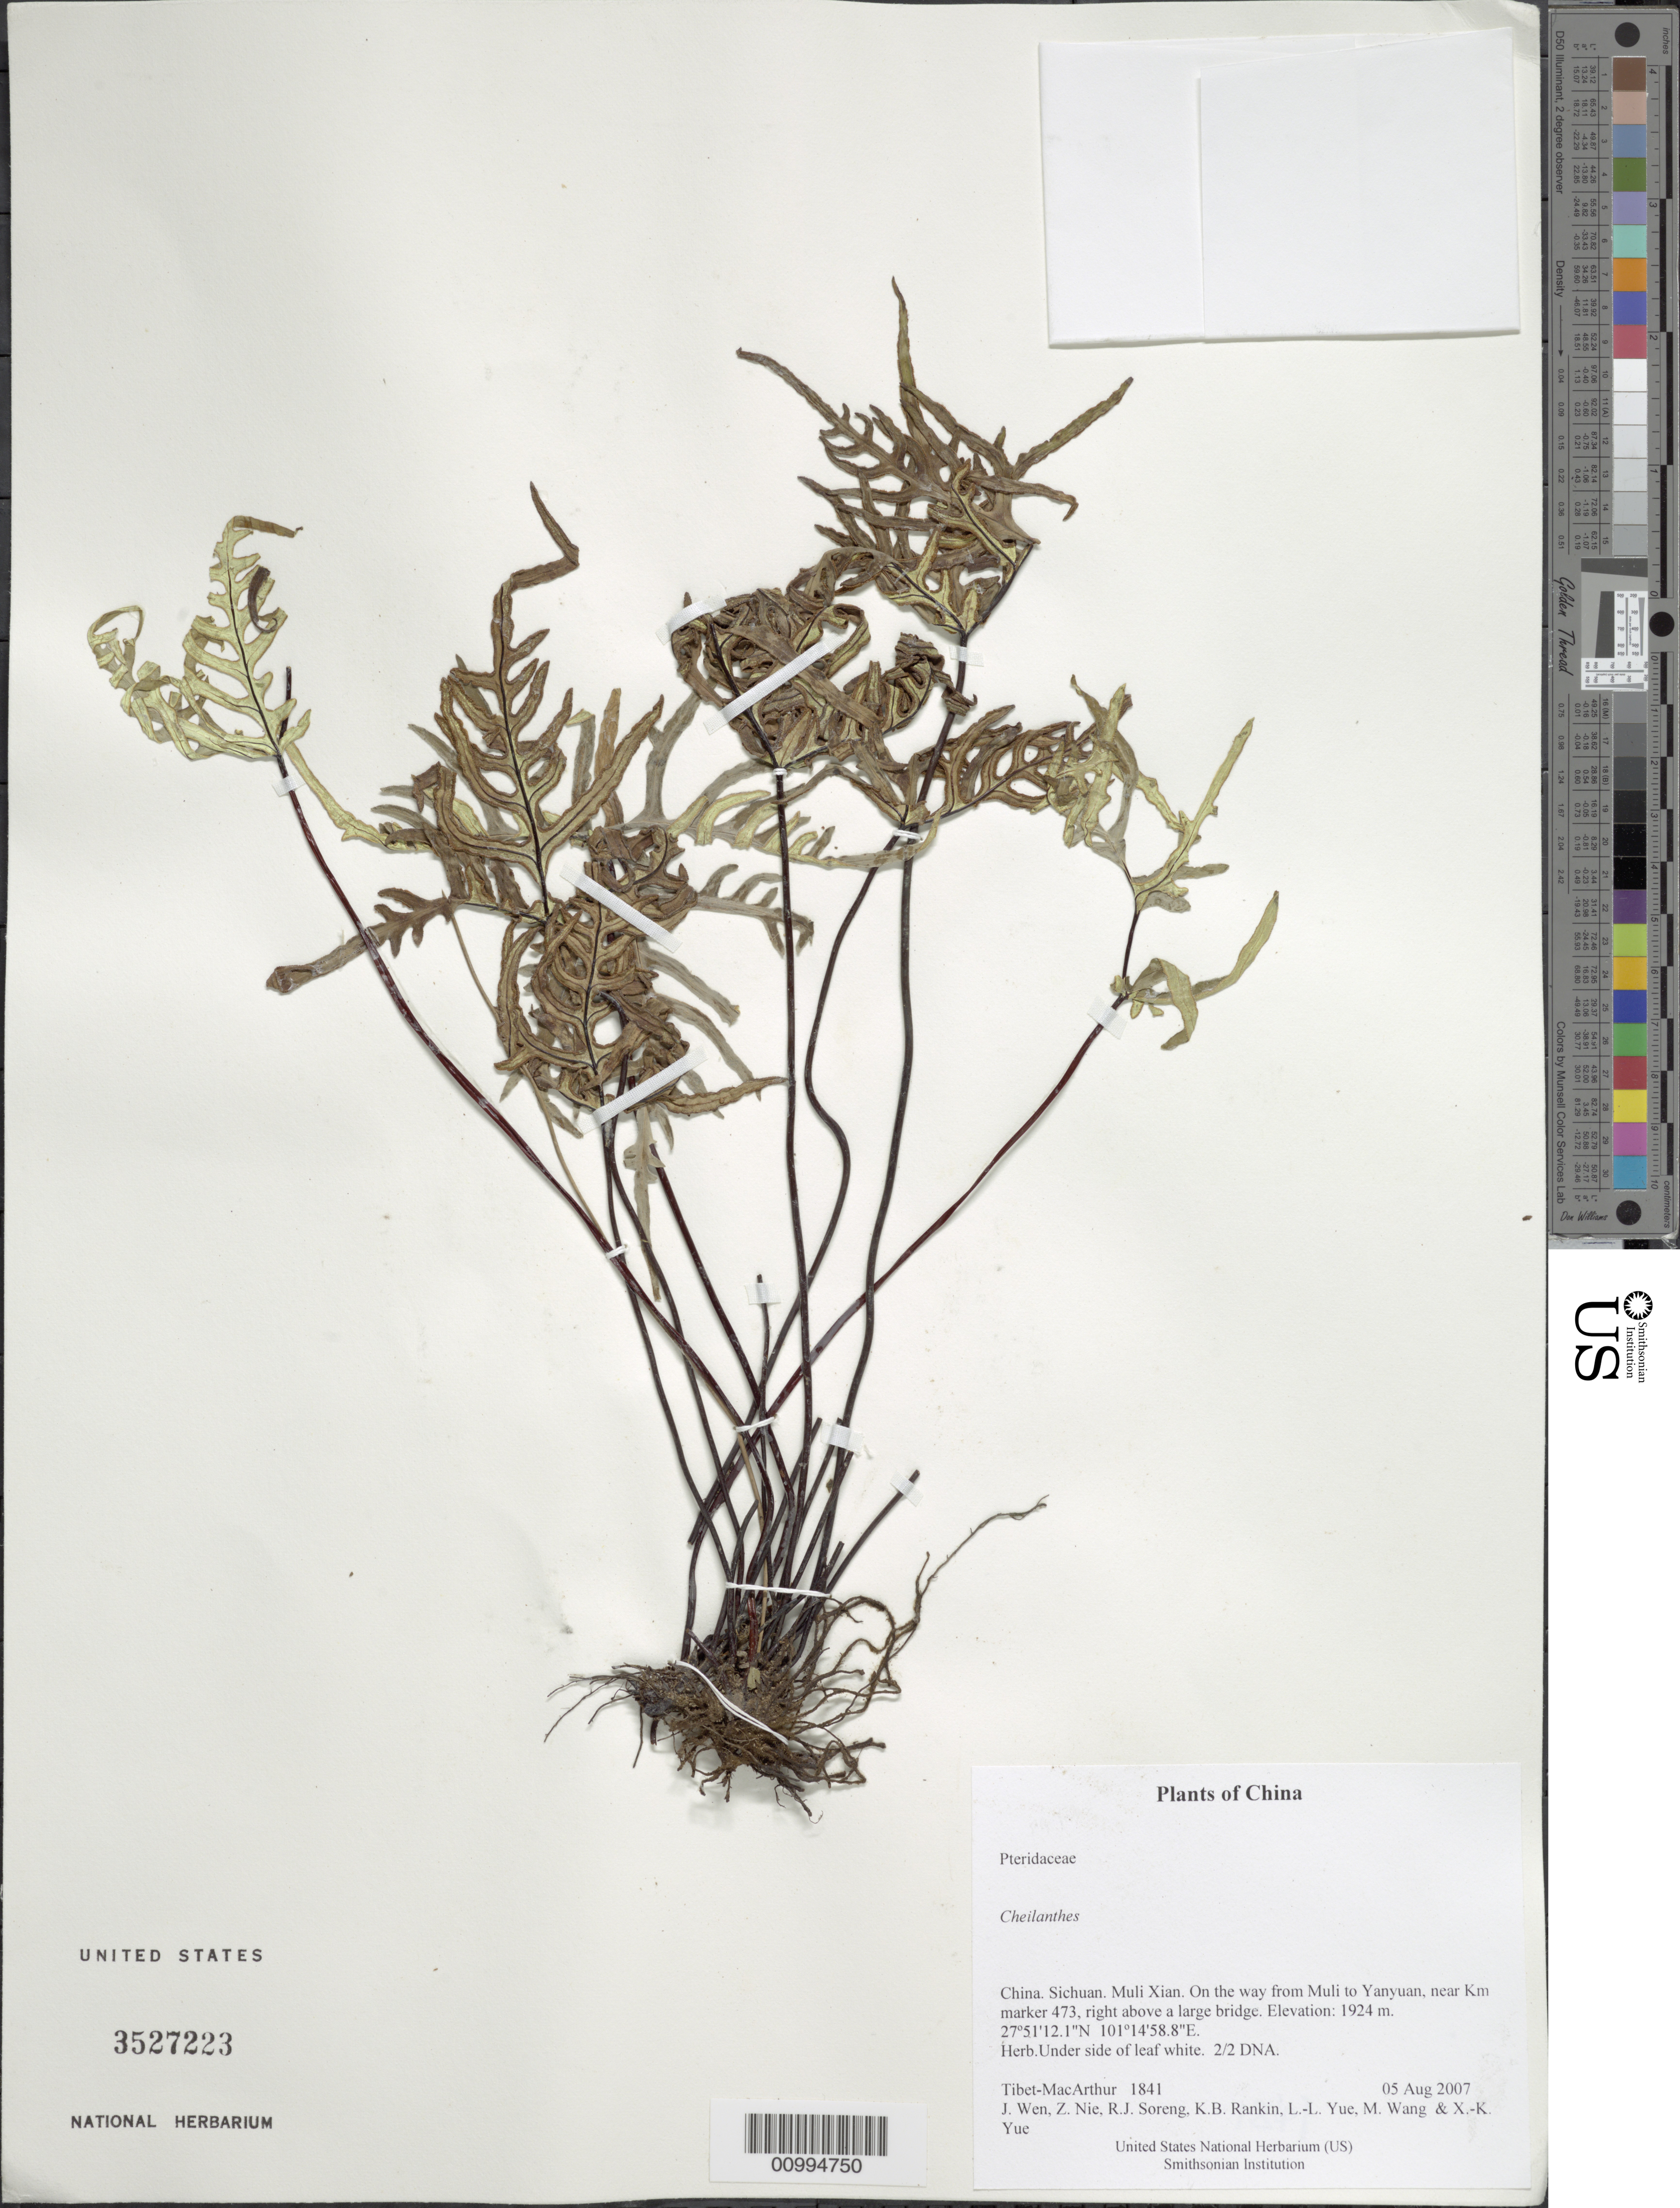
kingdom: Plantae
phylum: Tracheophyta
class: Polypodiopsida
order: Polypodiales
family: Pteridaceae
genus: Aleuritopteris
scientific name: Aleuritopteris sp.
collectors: Tibet-MacArthur, J. Wen, Z. Nie, R. J. Soreng, K. Rankin, L. Yue, M. Wang & X. Yue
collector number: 1841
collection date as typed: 05 Aug 2007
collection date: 2007-08-05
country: China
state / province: Sichuan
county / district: Muli Xian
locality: On the way from Muli to Yanyuan, near Km marker 473, right above a large bridge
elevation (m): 1924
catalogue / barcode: US 3527223